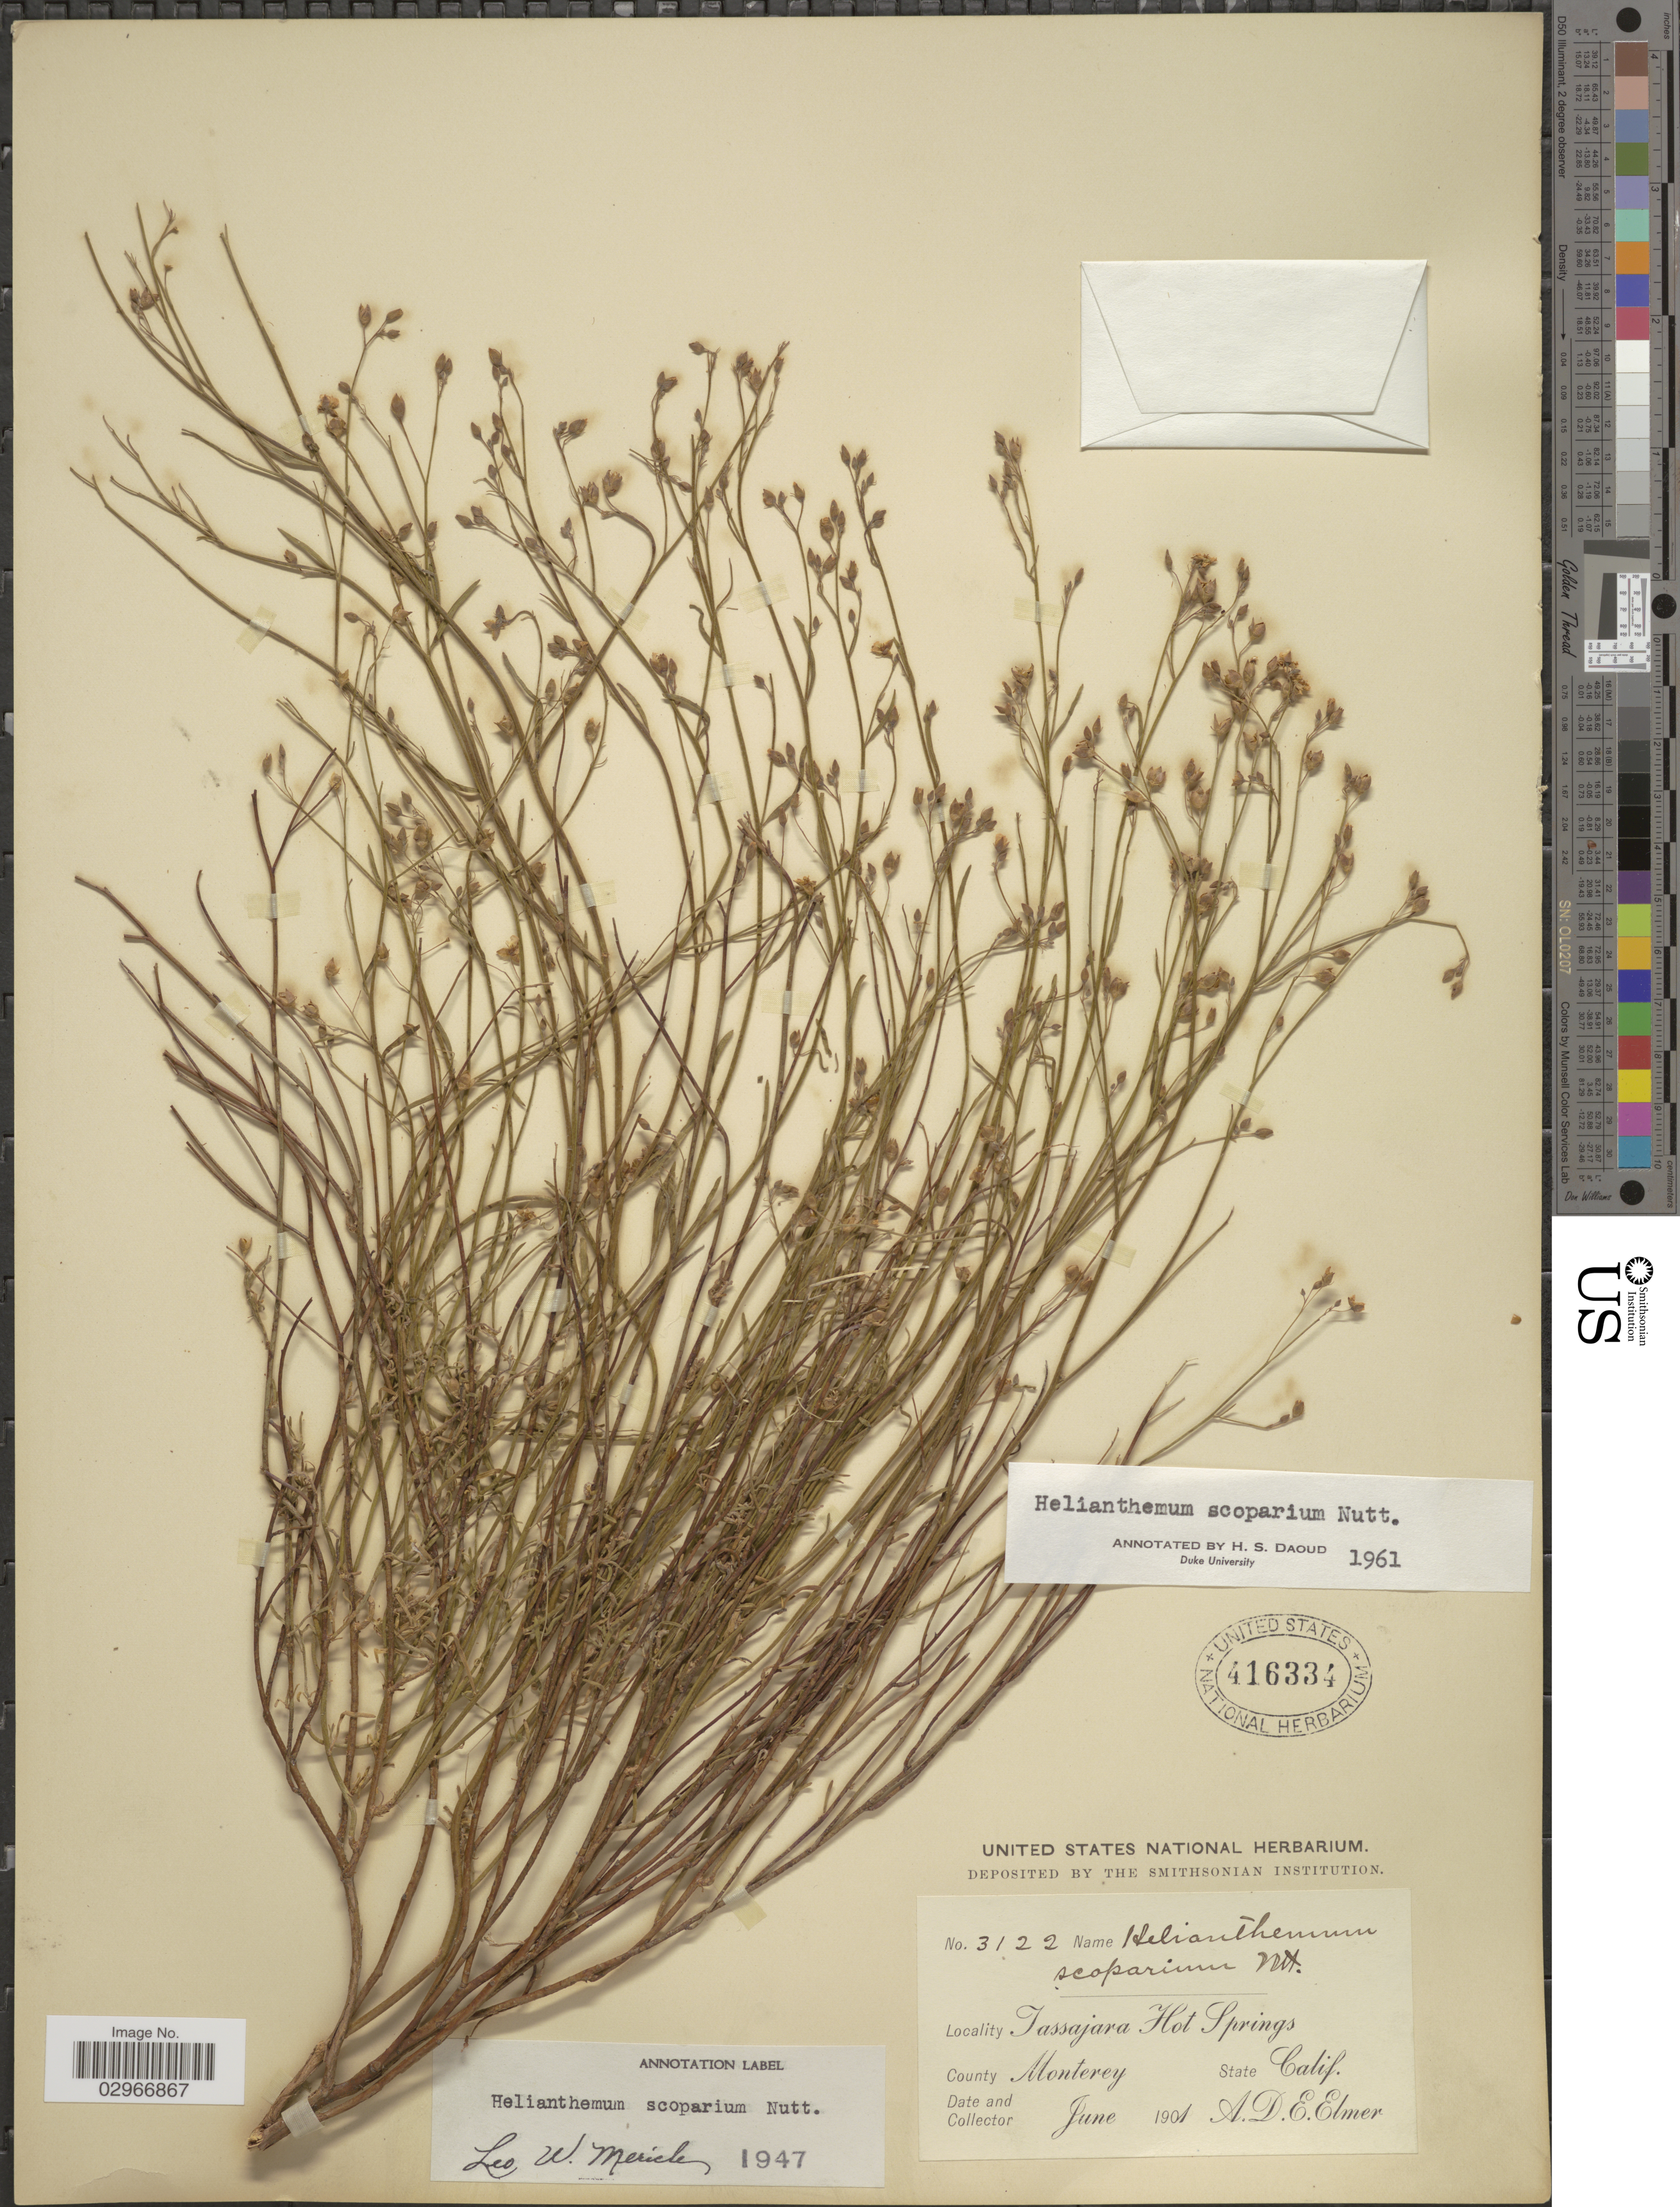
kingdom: Plantae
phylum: Tracheophyta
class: Magnoliopsida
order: Malvales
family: Cistaceae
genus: Helianthemum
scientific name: Helianthemum suffrutescens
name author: B. Schreiber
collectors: A. D. E. Elmer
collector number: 3122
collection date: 1901-06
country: United States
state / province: California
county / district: Monterey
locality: Tassajara Hot Springs, County Monterey.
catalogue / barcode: US 416334